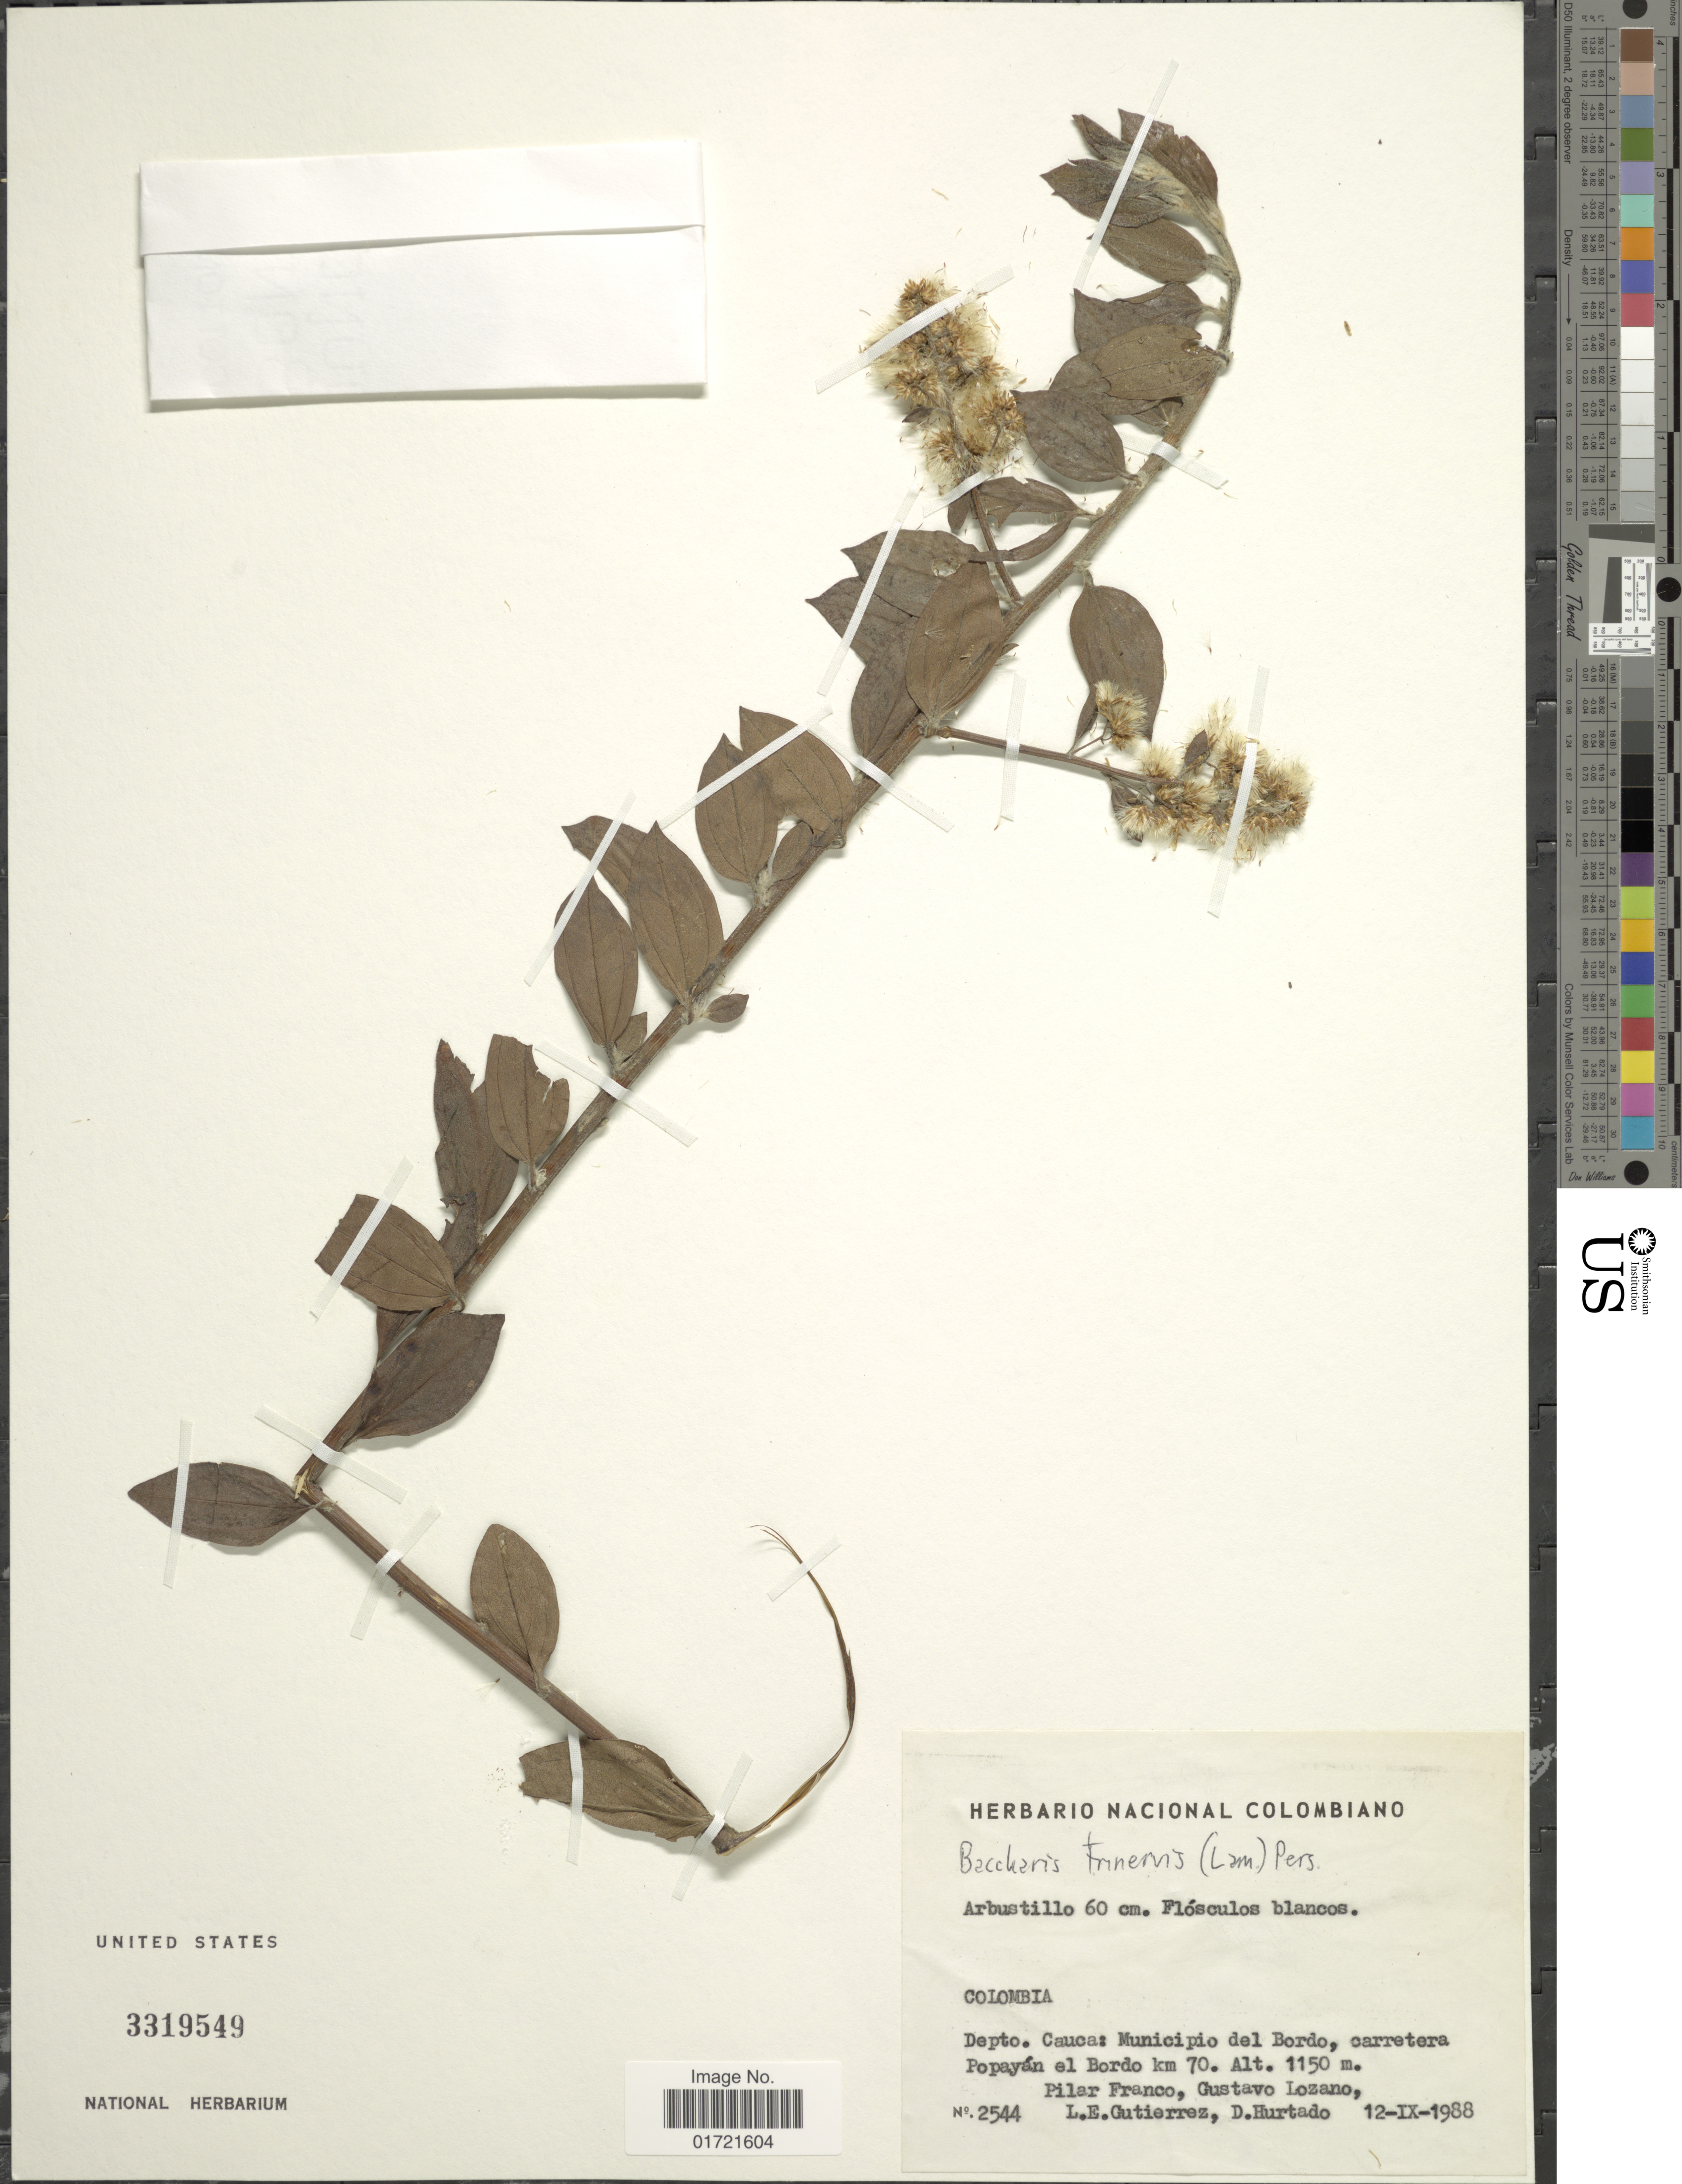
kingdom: Plantae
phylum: Tracheophyta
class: Magnoliopsida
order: Asterales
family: Asteraceae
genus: Baccharis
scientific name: Baccharis trinervis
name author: (Lam.) Pers.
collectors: P. Franco Roselli, G. Lozano-Contreras, L. Gutierrez & D. Hurtado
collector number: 2544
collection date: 1988-09-12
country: Colombia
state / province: Cauca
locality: Muncipio del Bordo, carretera Popayan e; Bordo km 70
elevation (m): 1150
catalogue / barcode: US 3319549